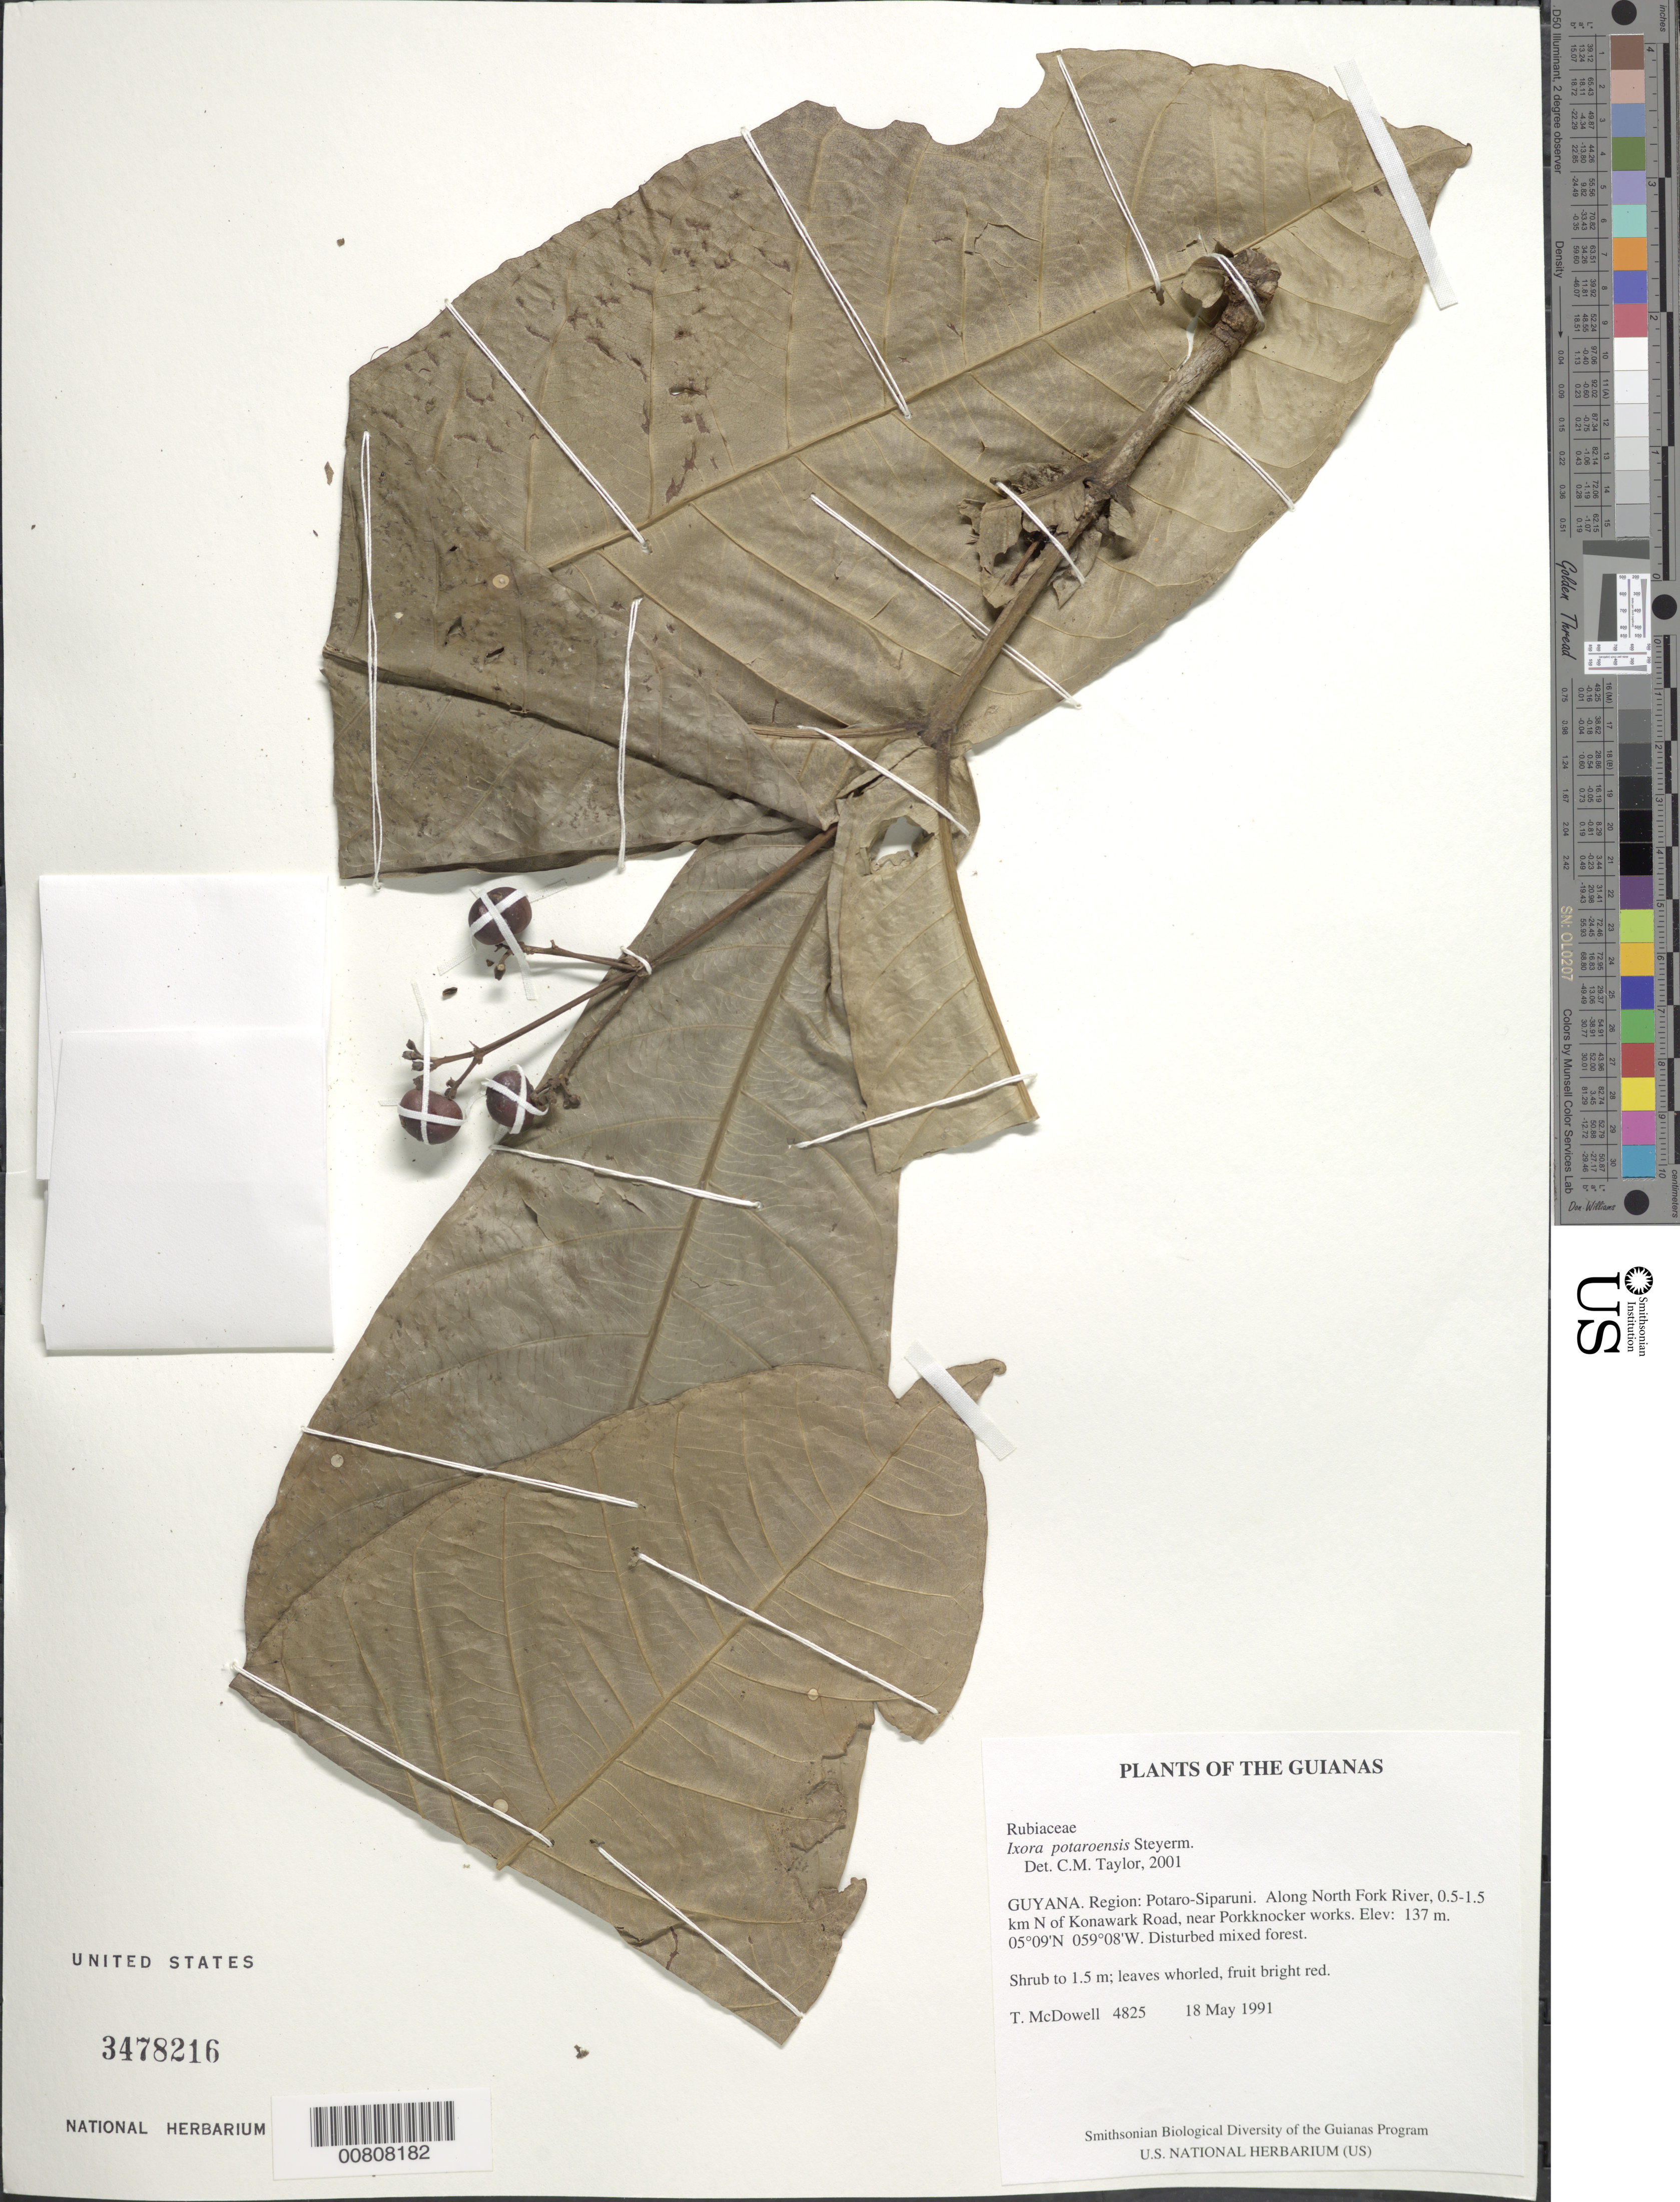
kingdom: Plantae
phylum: Tracheophyta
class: Magnoliopsida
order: Gentianales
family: Rubiaceae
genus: Ixora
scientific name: Ixora potaroensis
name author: Steyerm.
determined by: Kirkbride, J. H.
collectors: T. McDowell, C. L. Kelloff & A. Stobey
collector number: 4825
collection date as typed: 18 May 1991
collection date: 1991-05-18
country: Guyana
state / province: Potaro-Siparuni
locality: Along North Fork River, 0.5-1.5 km N of Konawark Road, near Porkknocker works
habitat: Disturbed mixed forest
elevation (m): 137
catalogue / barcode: US 3478216